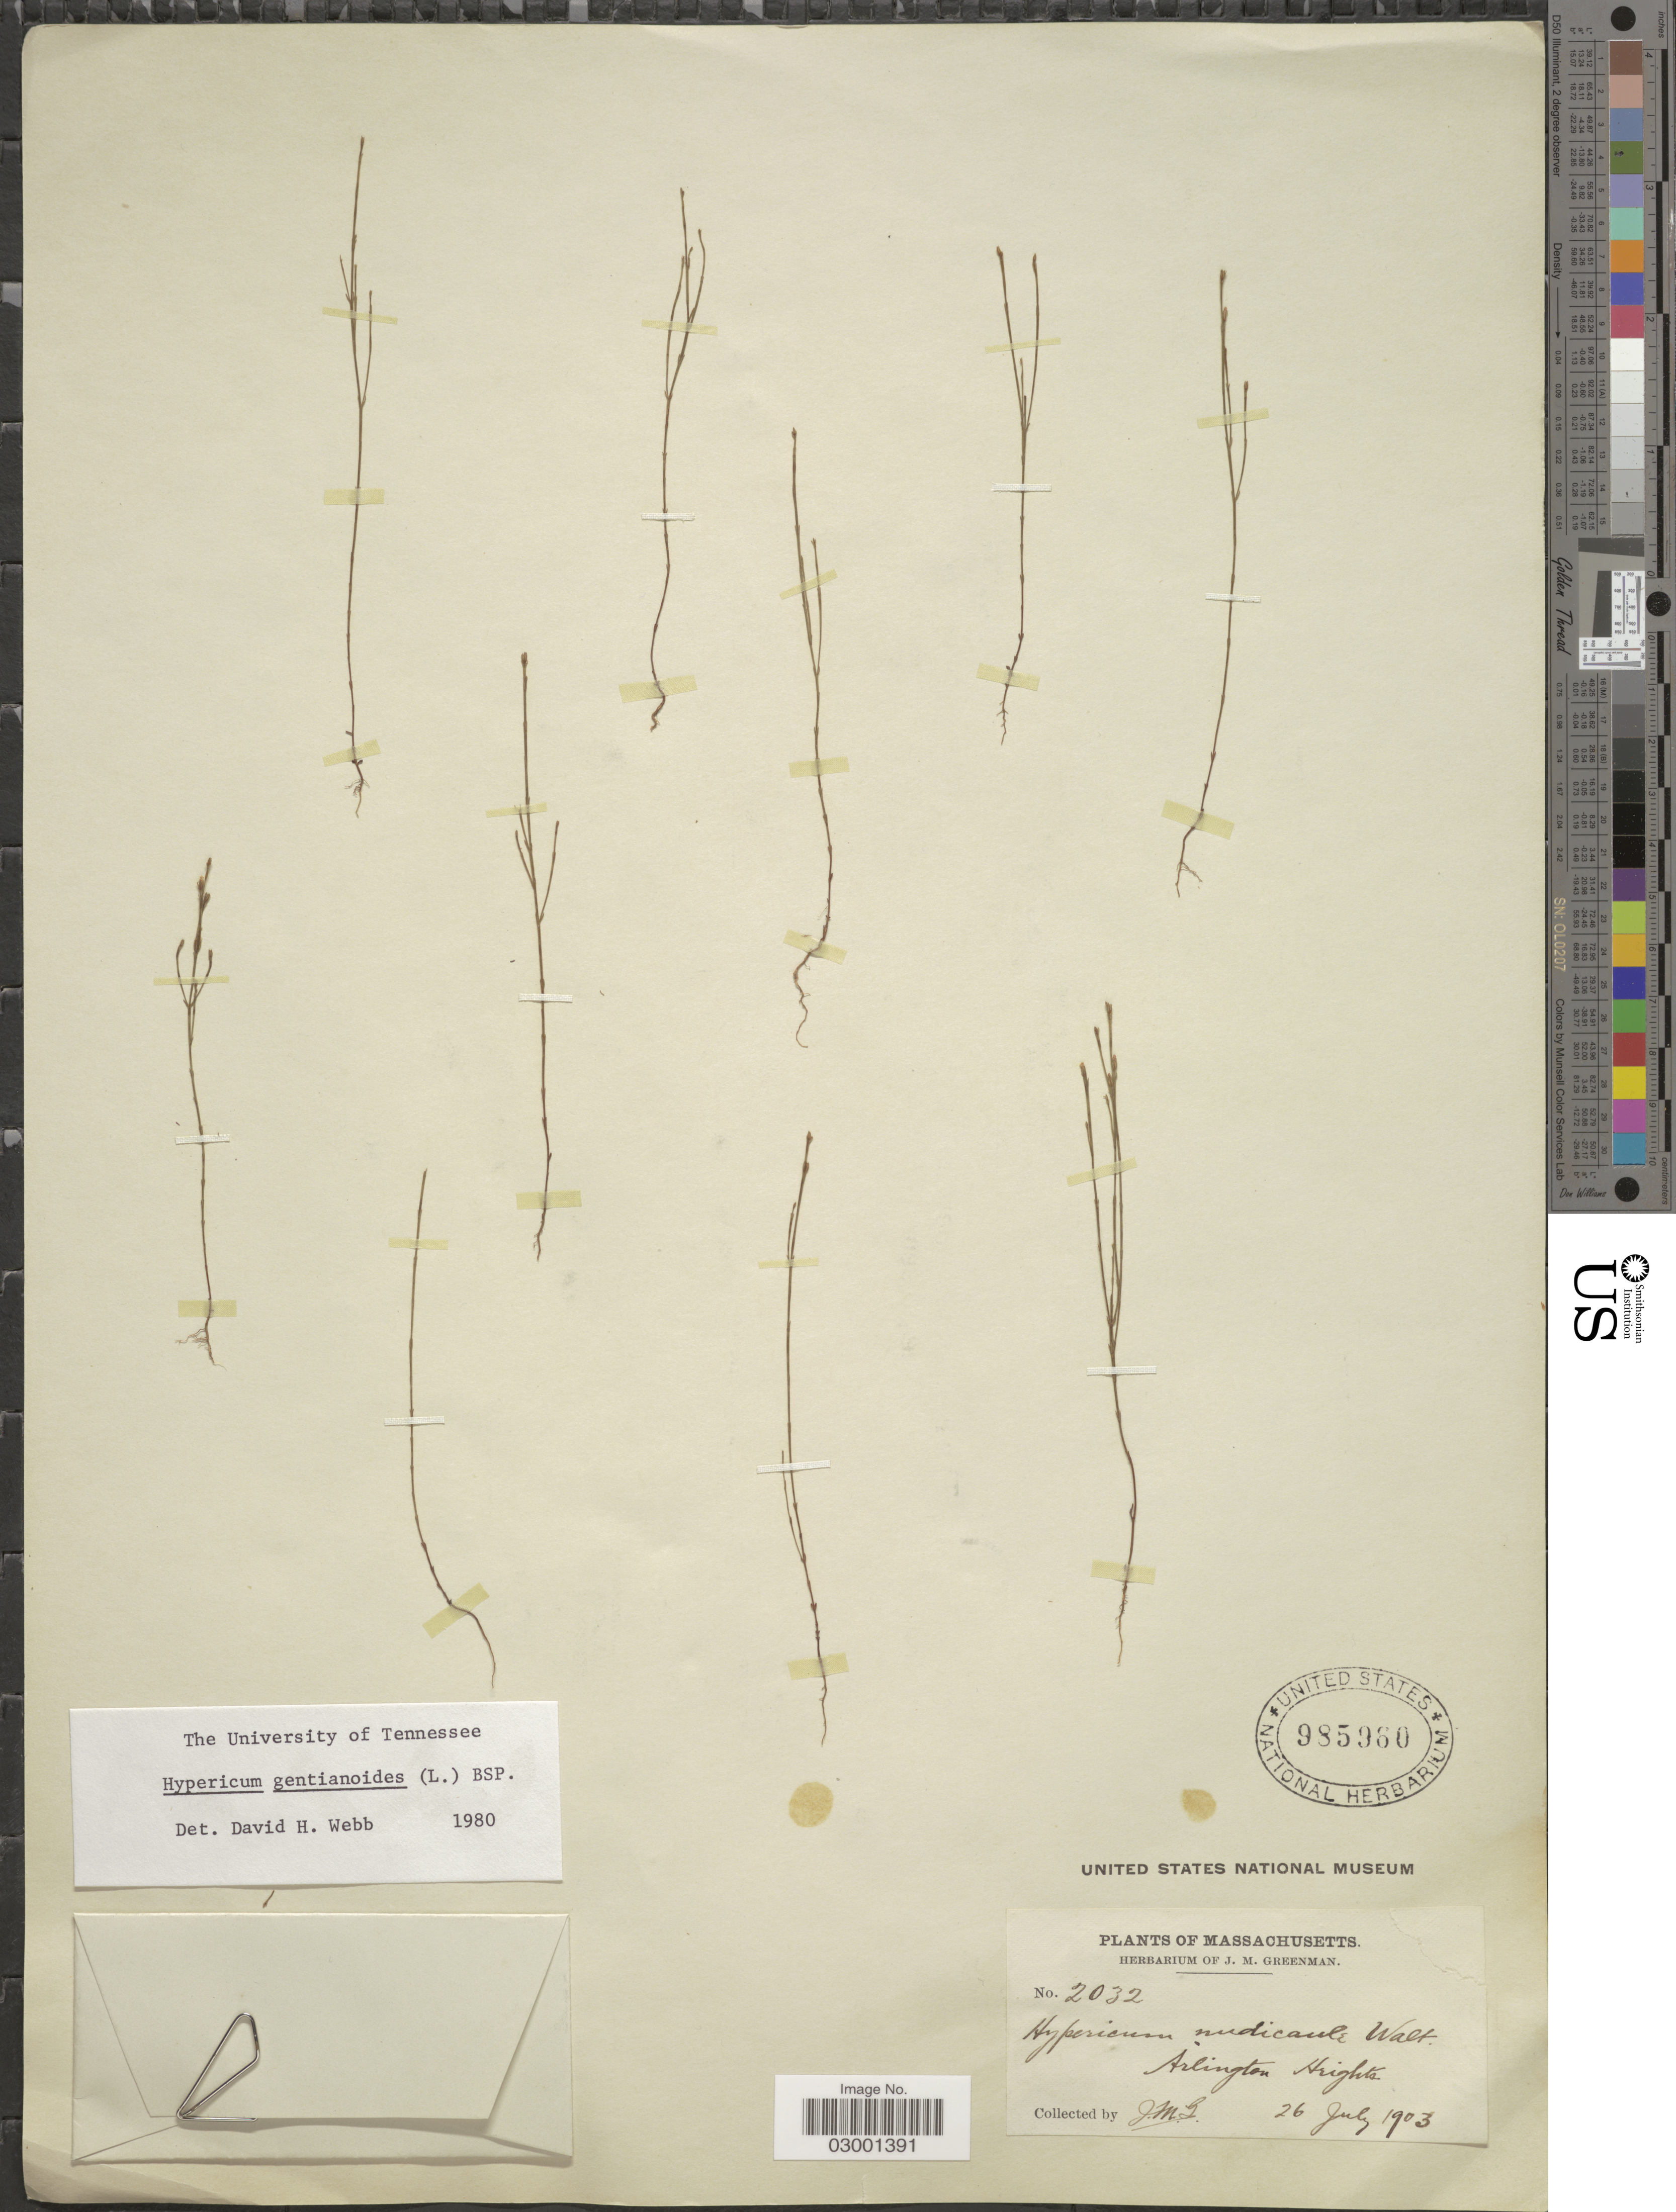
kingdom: Plantae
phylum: Tracheophyta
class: Magnoliopsida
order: Malpighiales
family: Hypericaceae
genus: Hypericum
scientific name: Hypericum gentianoides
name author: (L.) Britton, Stearns & Poggenb.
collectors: J. M. Greenman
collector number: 2032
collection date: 1903-07-26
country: United States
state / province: Massachusetts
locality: Arlington Heights.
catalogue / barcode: US 985960